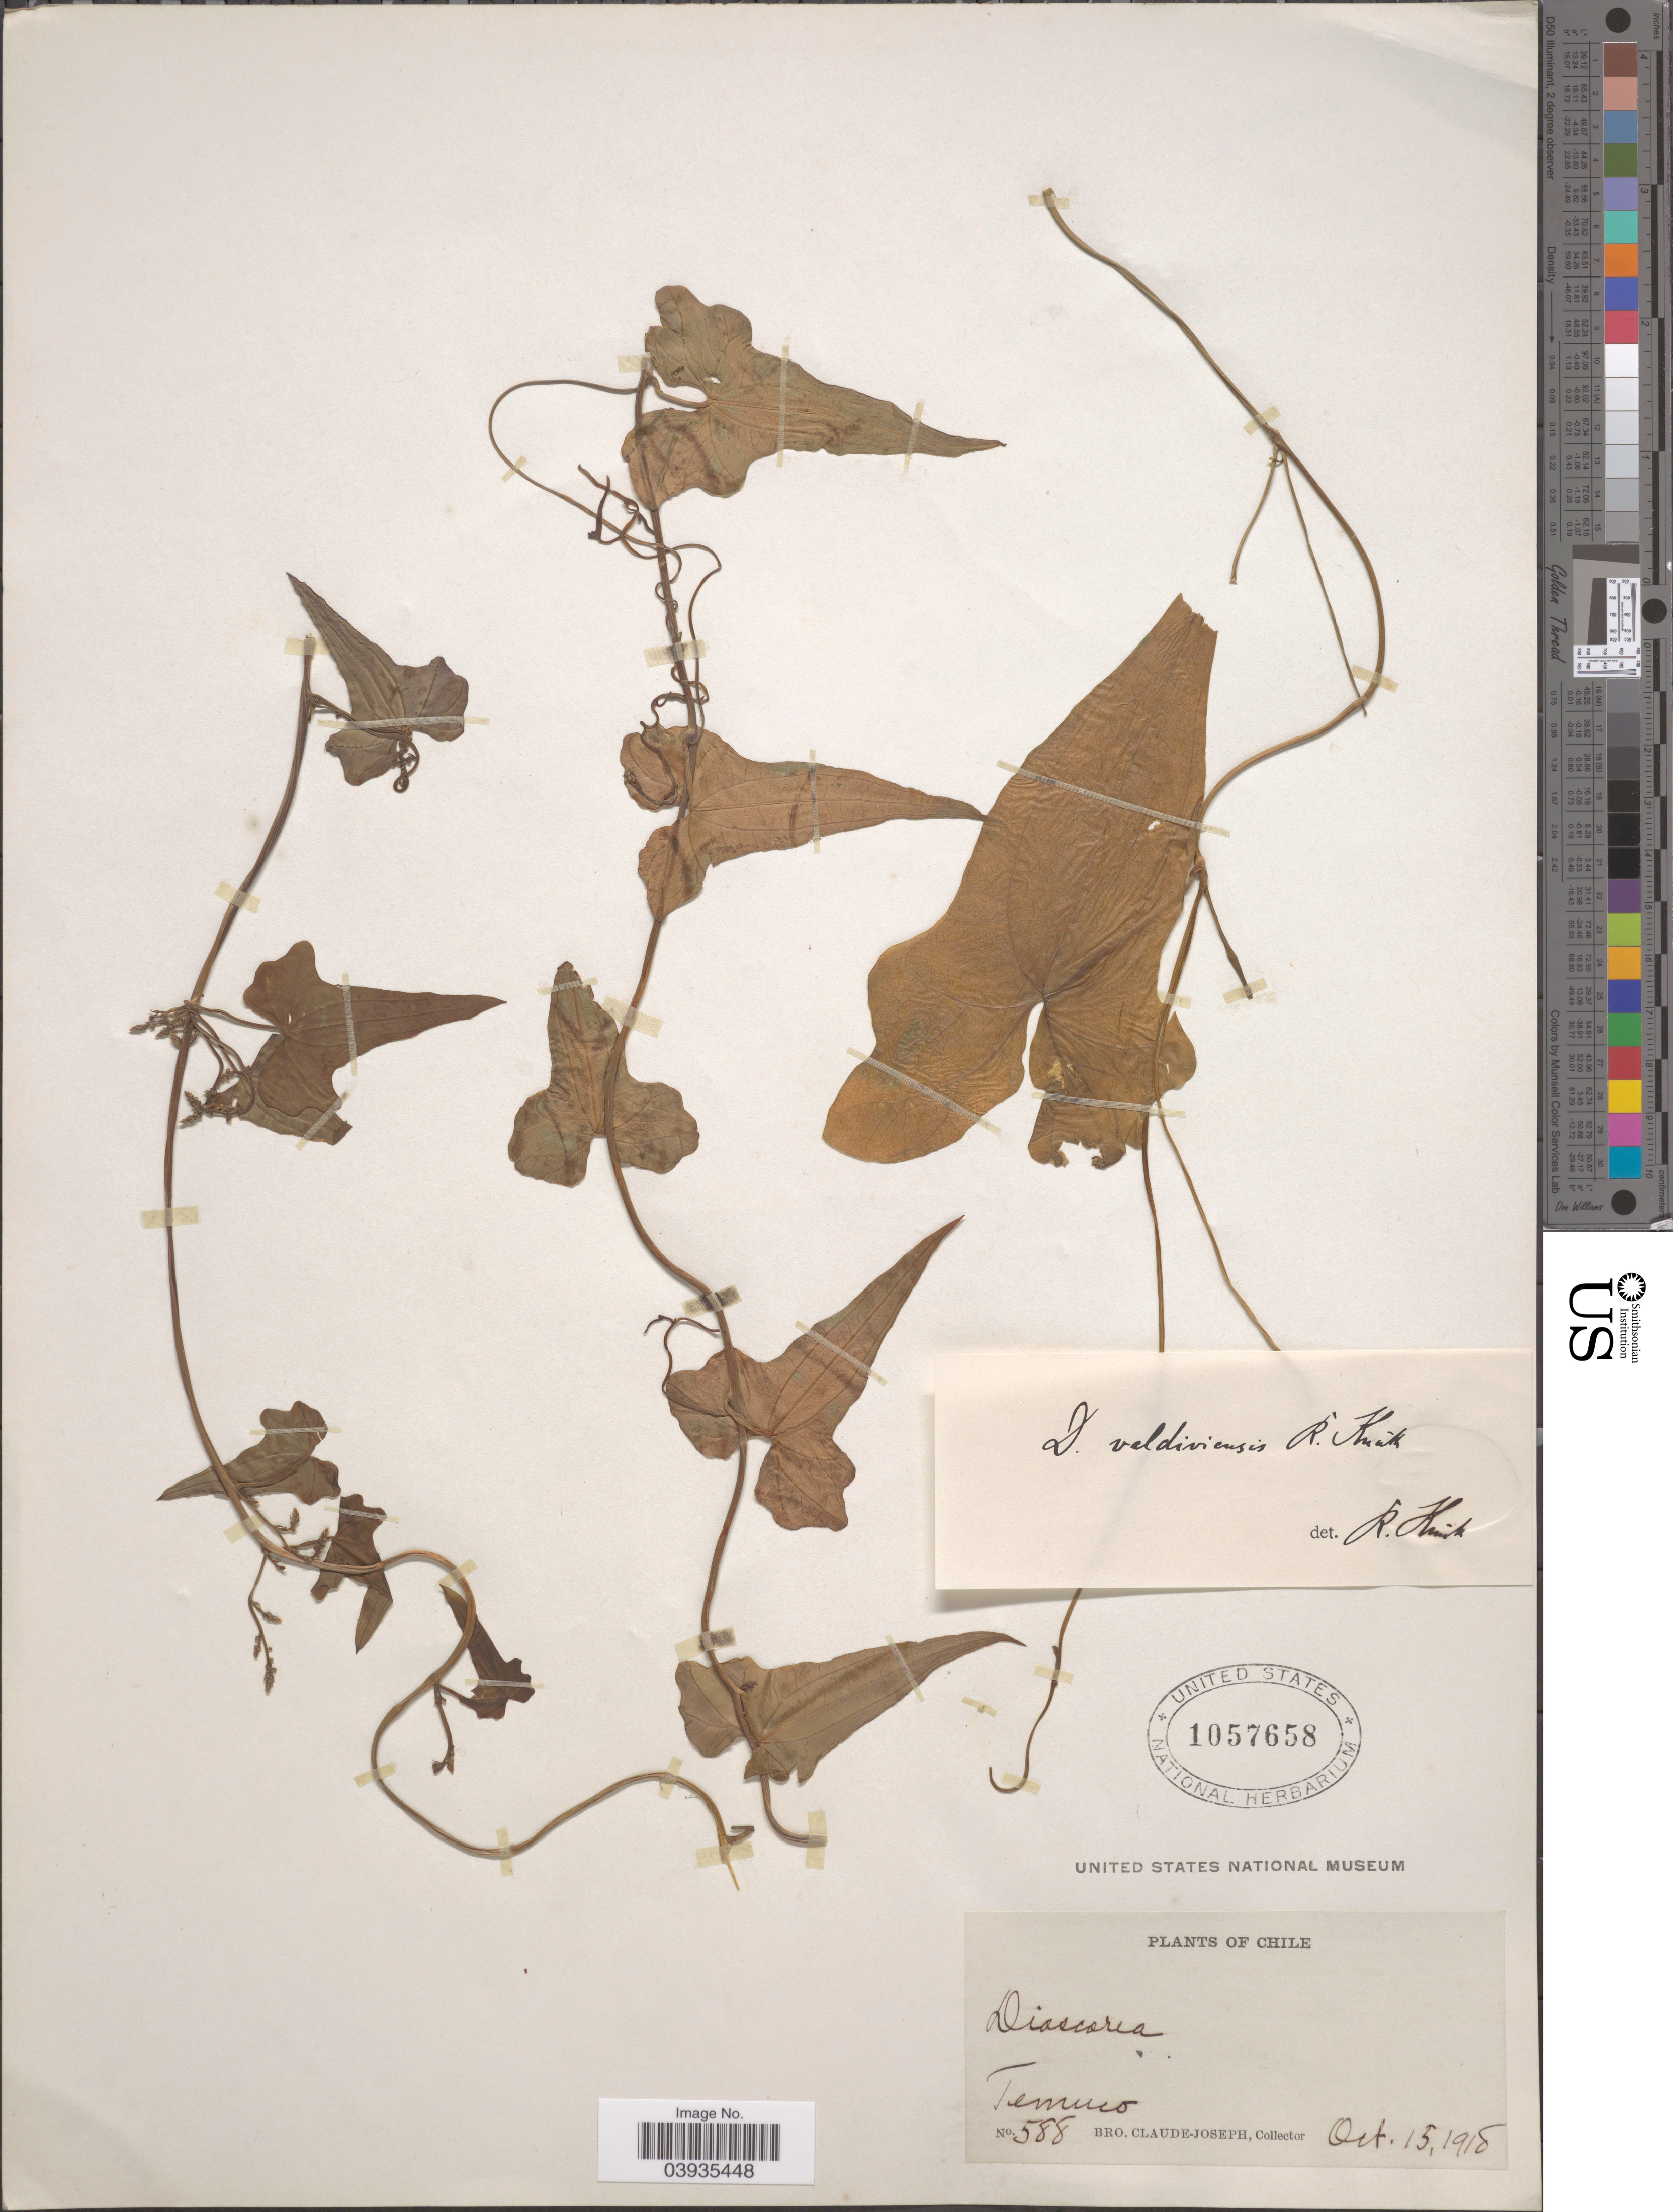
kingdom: Plantae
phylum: Tracheophyta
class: Liliopsida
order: Dioscoreales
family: Dioscoreaceae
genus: Dioscorea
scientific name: Dioscorea valdiviensis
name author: R. Knuth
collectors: Bro. Claude-Joseph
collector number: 588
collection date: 1918-10-15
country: Chile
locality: Temuco.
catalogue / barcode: US 1057658